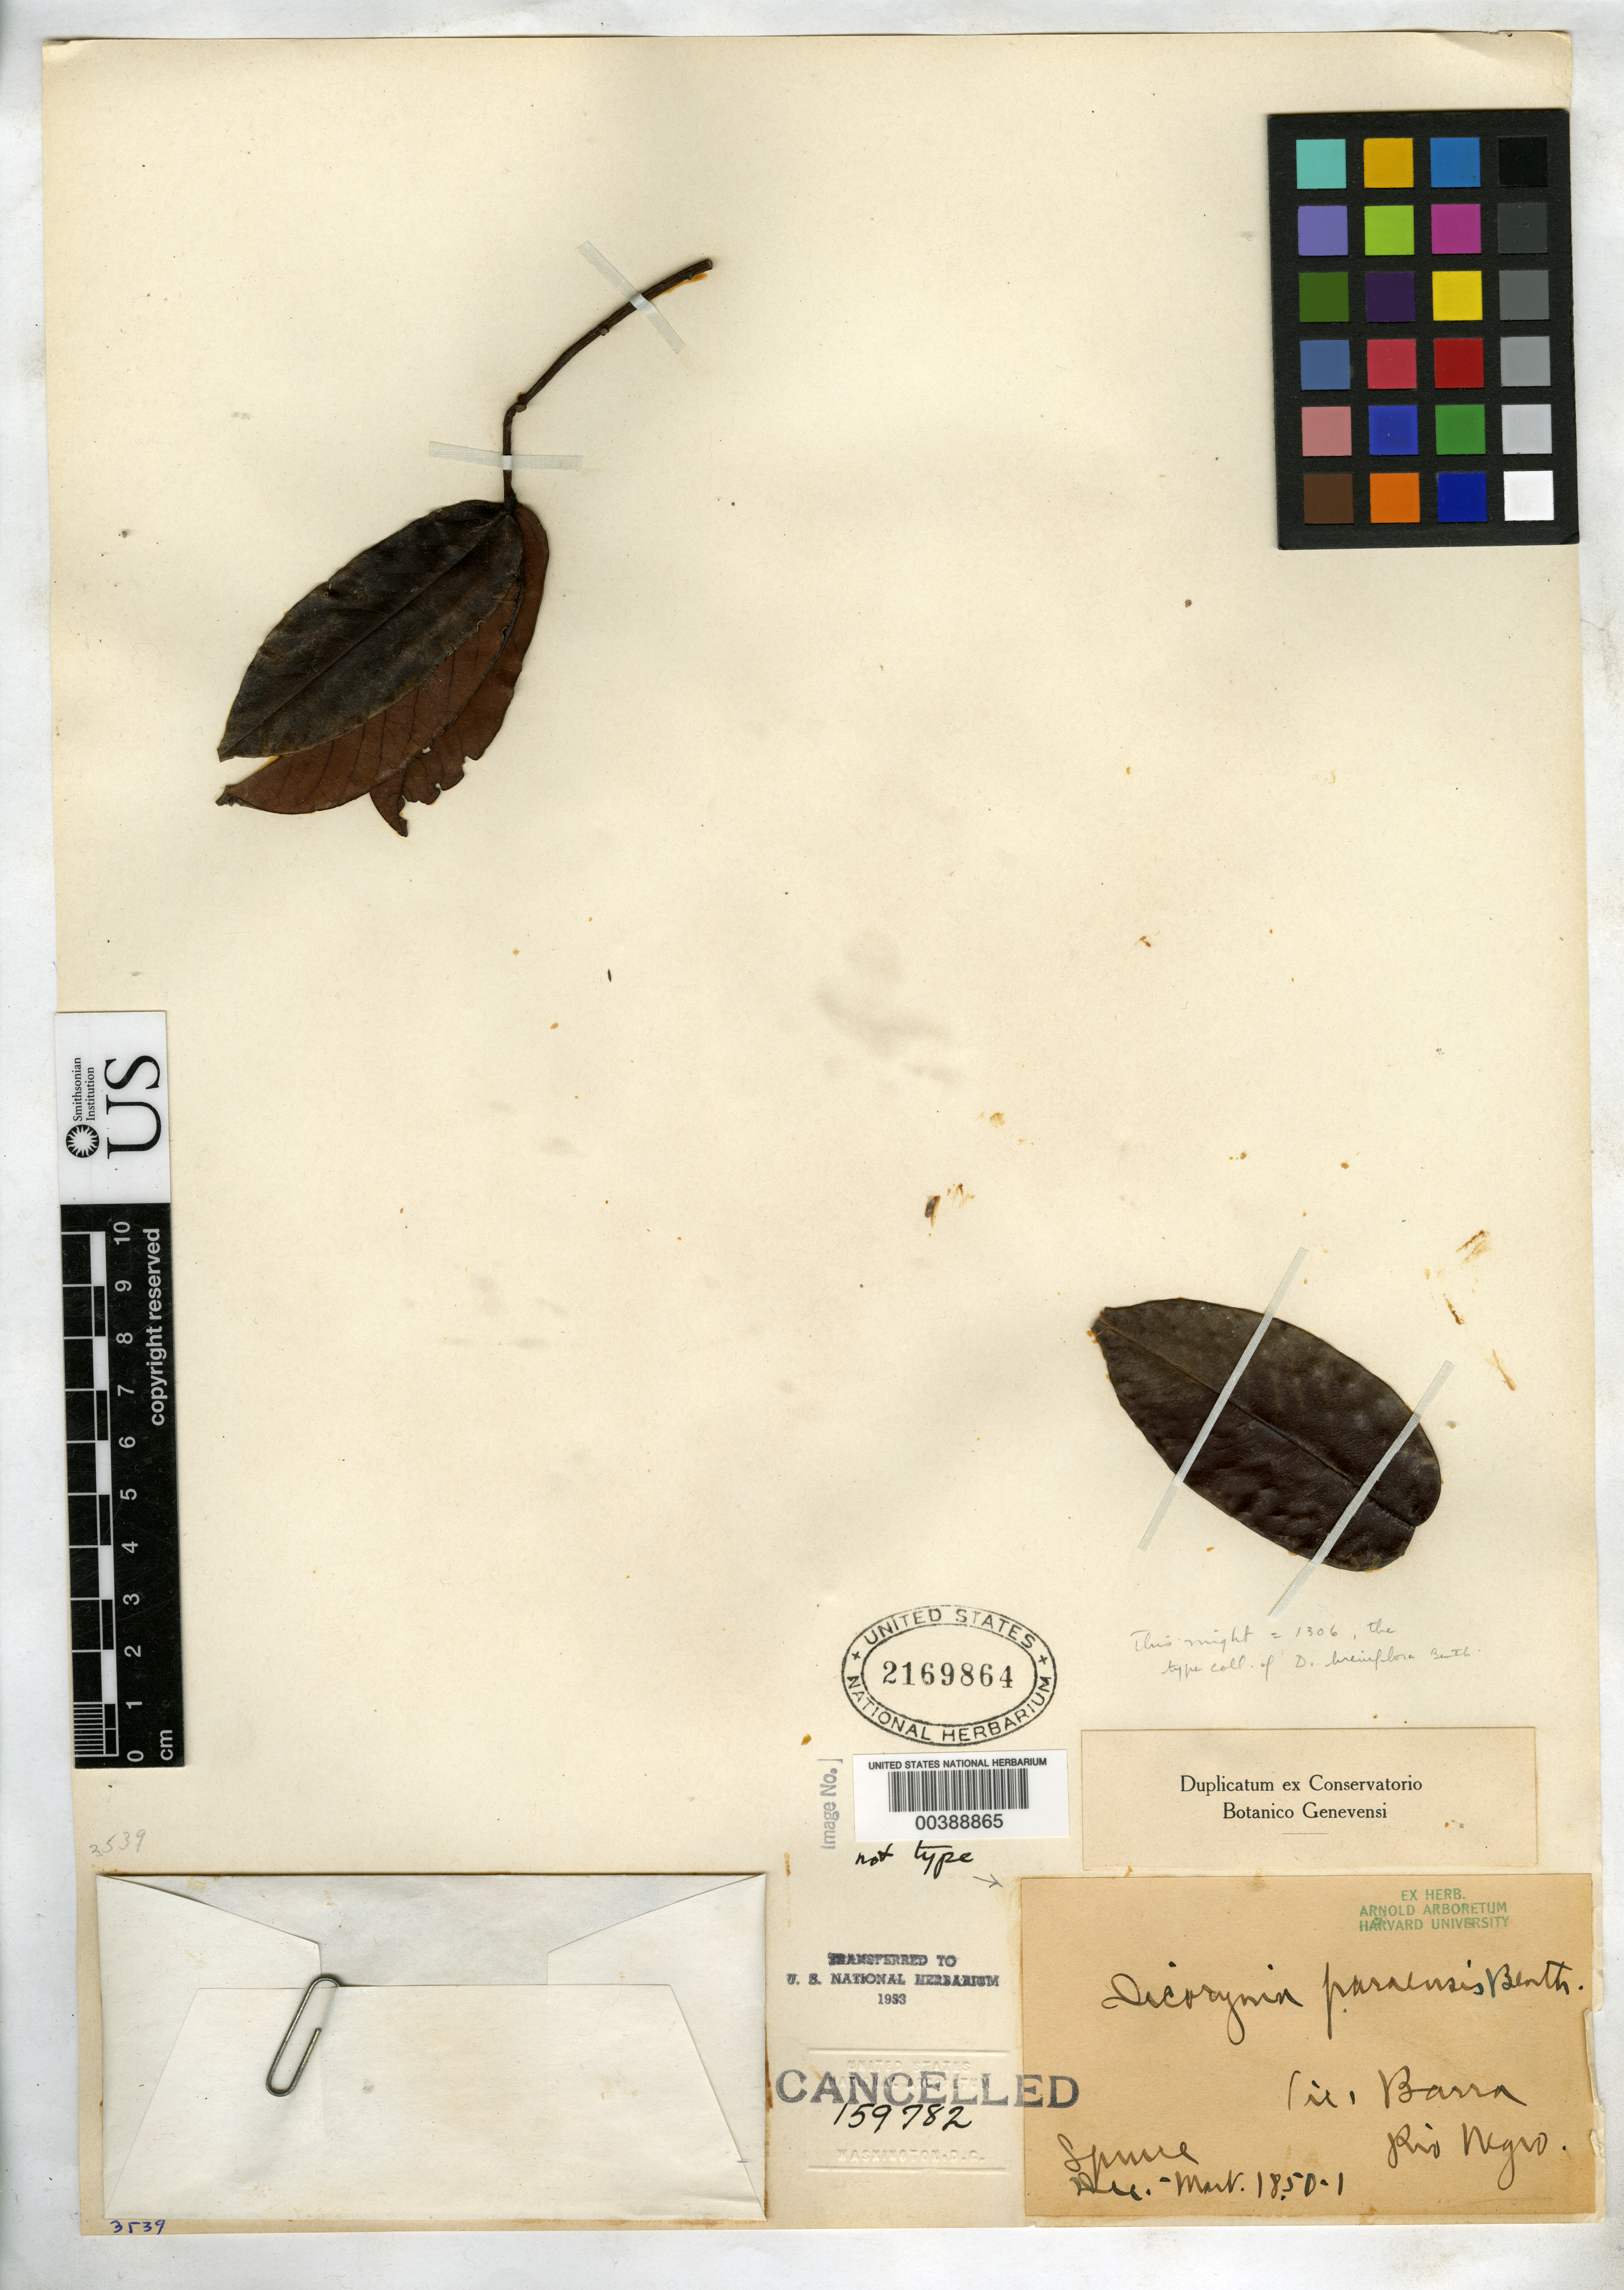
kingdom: Plantae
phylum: Tracheophyta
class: Magnoliopsida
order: Fabales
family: Fabaceae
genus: Dicorynia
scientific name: Dicorynia breviflora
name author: Benth. in Mart.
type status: Possible Type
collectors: R. Spruce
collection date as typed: Dec. - Mart. 1850-1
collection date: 1850-12/1851-03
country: Brazil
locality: Barra, Rio Negro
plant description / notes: Dubiously a type. (Sole) collection cited in protologue is Spruce 1306 ("Habitat in Brasilia boreali in sylvia "Gapo" ad fl. Rio Negro prope Manaos: Spruce n. 1306"). This specimen is unnumbered (and labeled as Dicorynia paraensis) , previously annotated (unsigned, undated in unknown hand) "not type" but later (2019) annotated as "isotype" by M.J. Falcao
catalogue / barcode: US 2169864